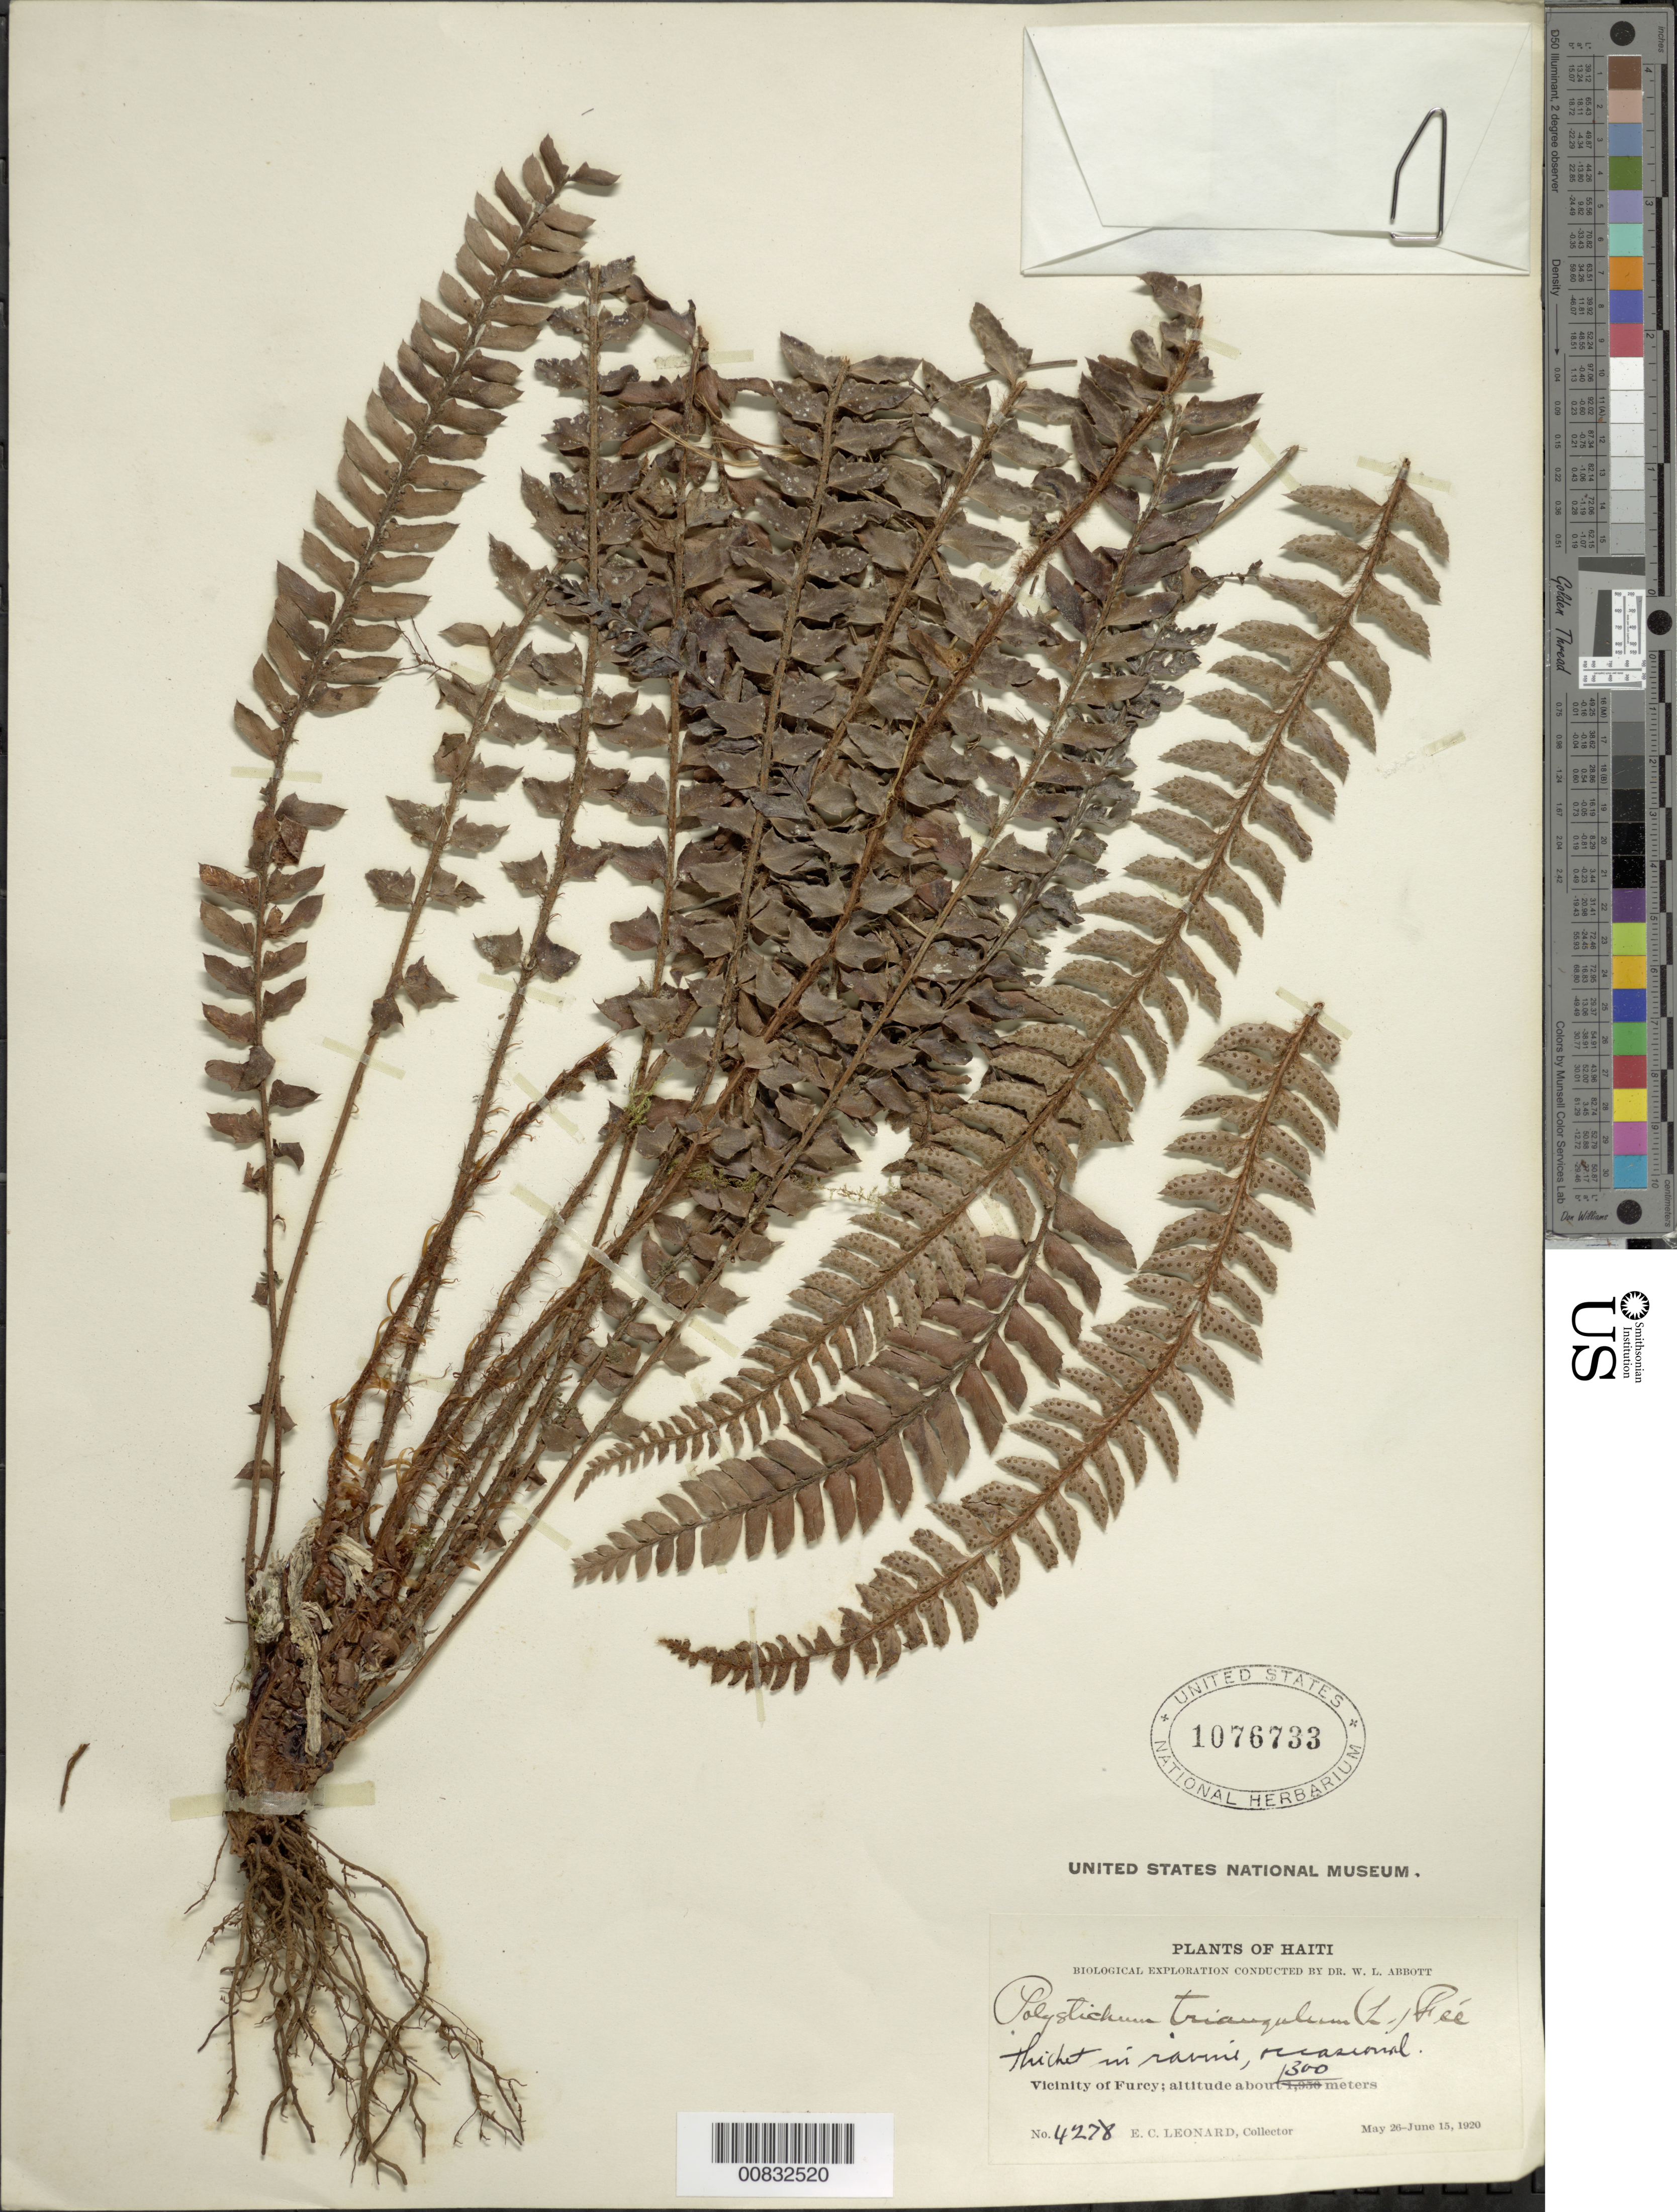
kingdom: Plantae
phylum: Tracheophyta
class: Polypodiopsida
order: Polypodiales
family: Dryopteridaceae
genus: Polystichum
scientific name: Polystichum triangulum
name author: (L.) Fée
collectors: E. C. Leonard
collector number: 4278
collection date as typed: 26 May 1920 to 15 Jun 1920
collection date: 1920-05-26/1920-06-15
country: Haiti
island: Hispaniola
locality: Furcy vicinity, Morne de Weyan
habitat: Thicket in ravine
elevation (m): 1300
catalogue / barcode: US 1076733